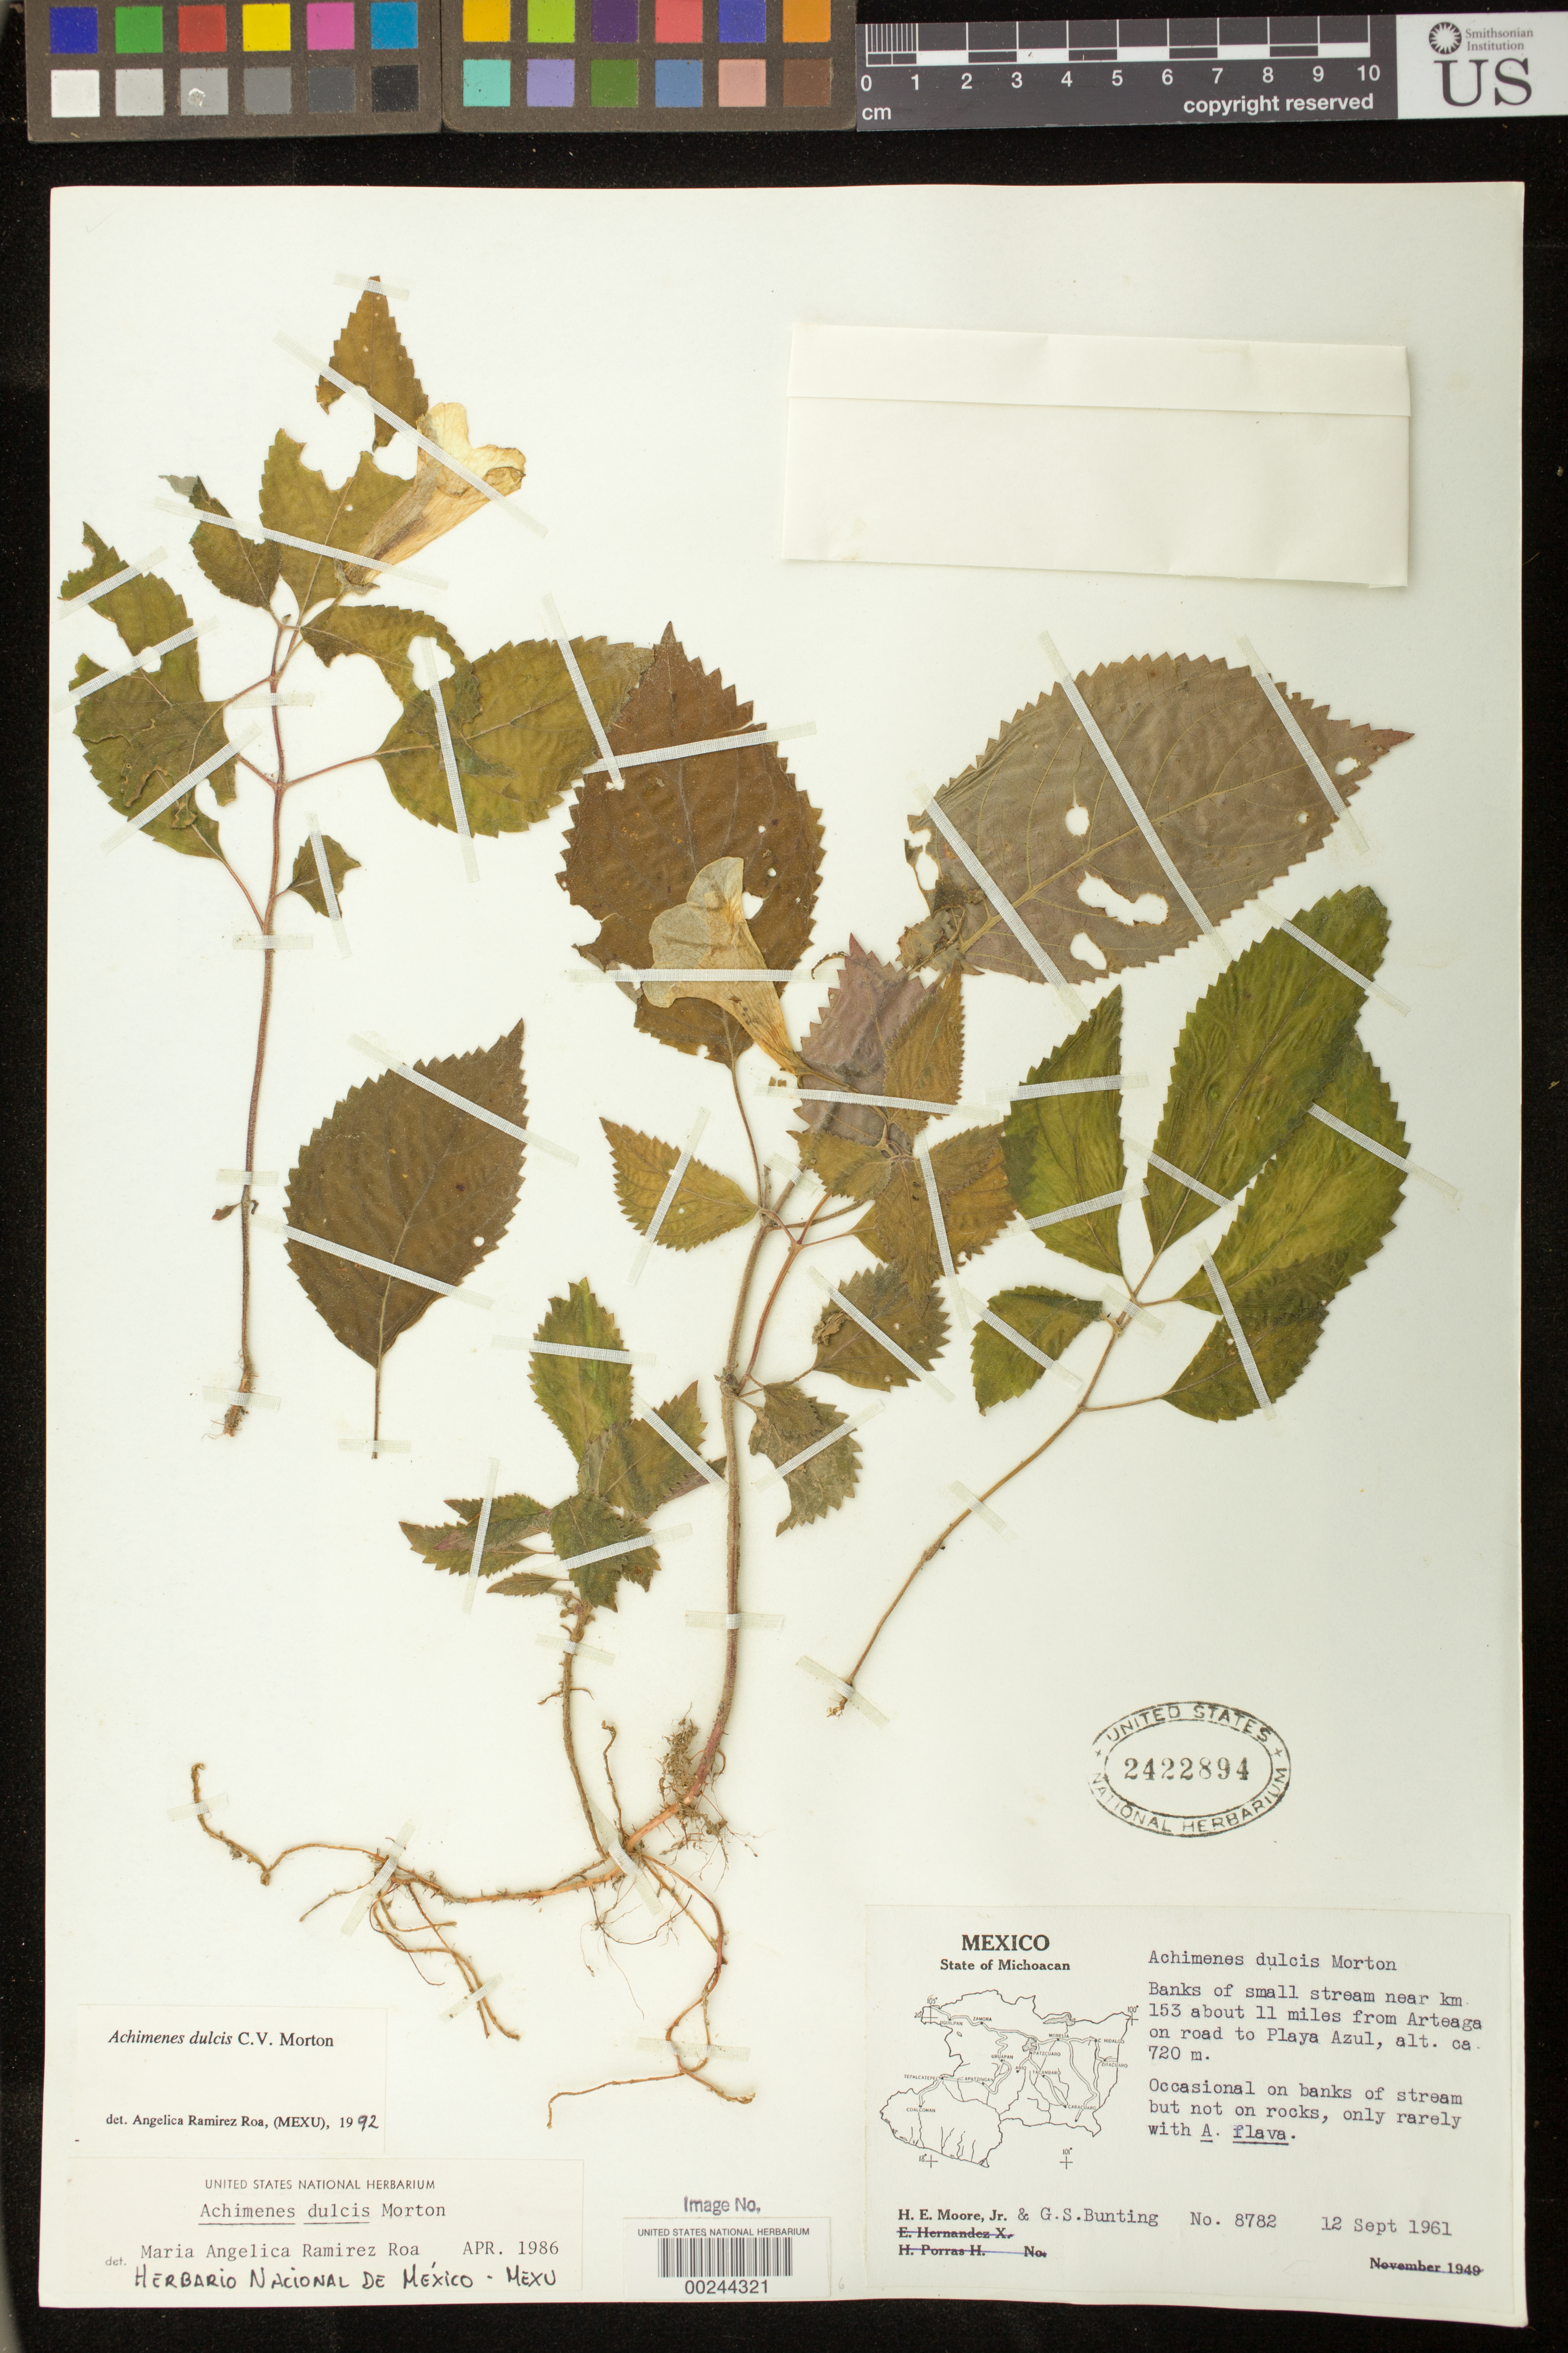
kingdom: Plantae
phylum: Tracheophyta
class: Magnoliopsida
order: Lamiales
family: Gesneriaceae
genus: Achimenes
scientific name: Achimenes dulcis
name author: C.V. Morton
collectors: H. E. Moore & G. S. Bunting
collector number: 8782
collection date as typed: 12 Sep 1961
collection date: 1961-09-12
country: Mexico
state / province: Michoacan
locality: Banks of small stream near km 153 about 11 mi from Arteaga on road to Playa Azul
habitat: Banks of small stream; Occasional on banks of stream but not on rocks, only rarely with A flava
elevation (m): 720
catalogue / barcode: US 2422894